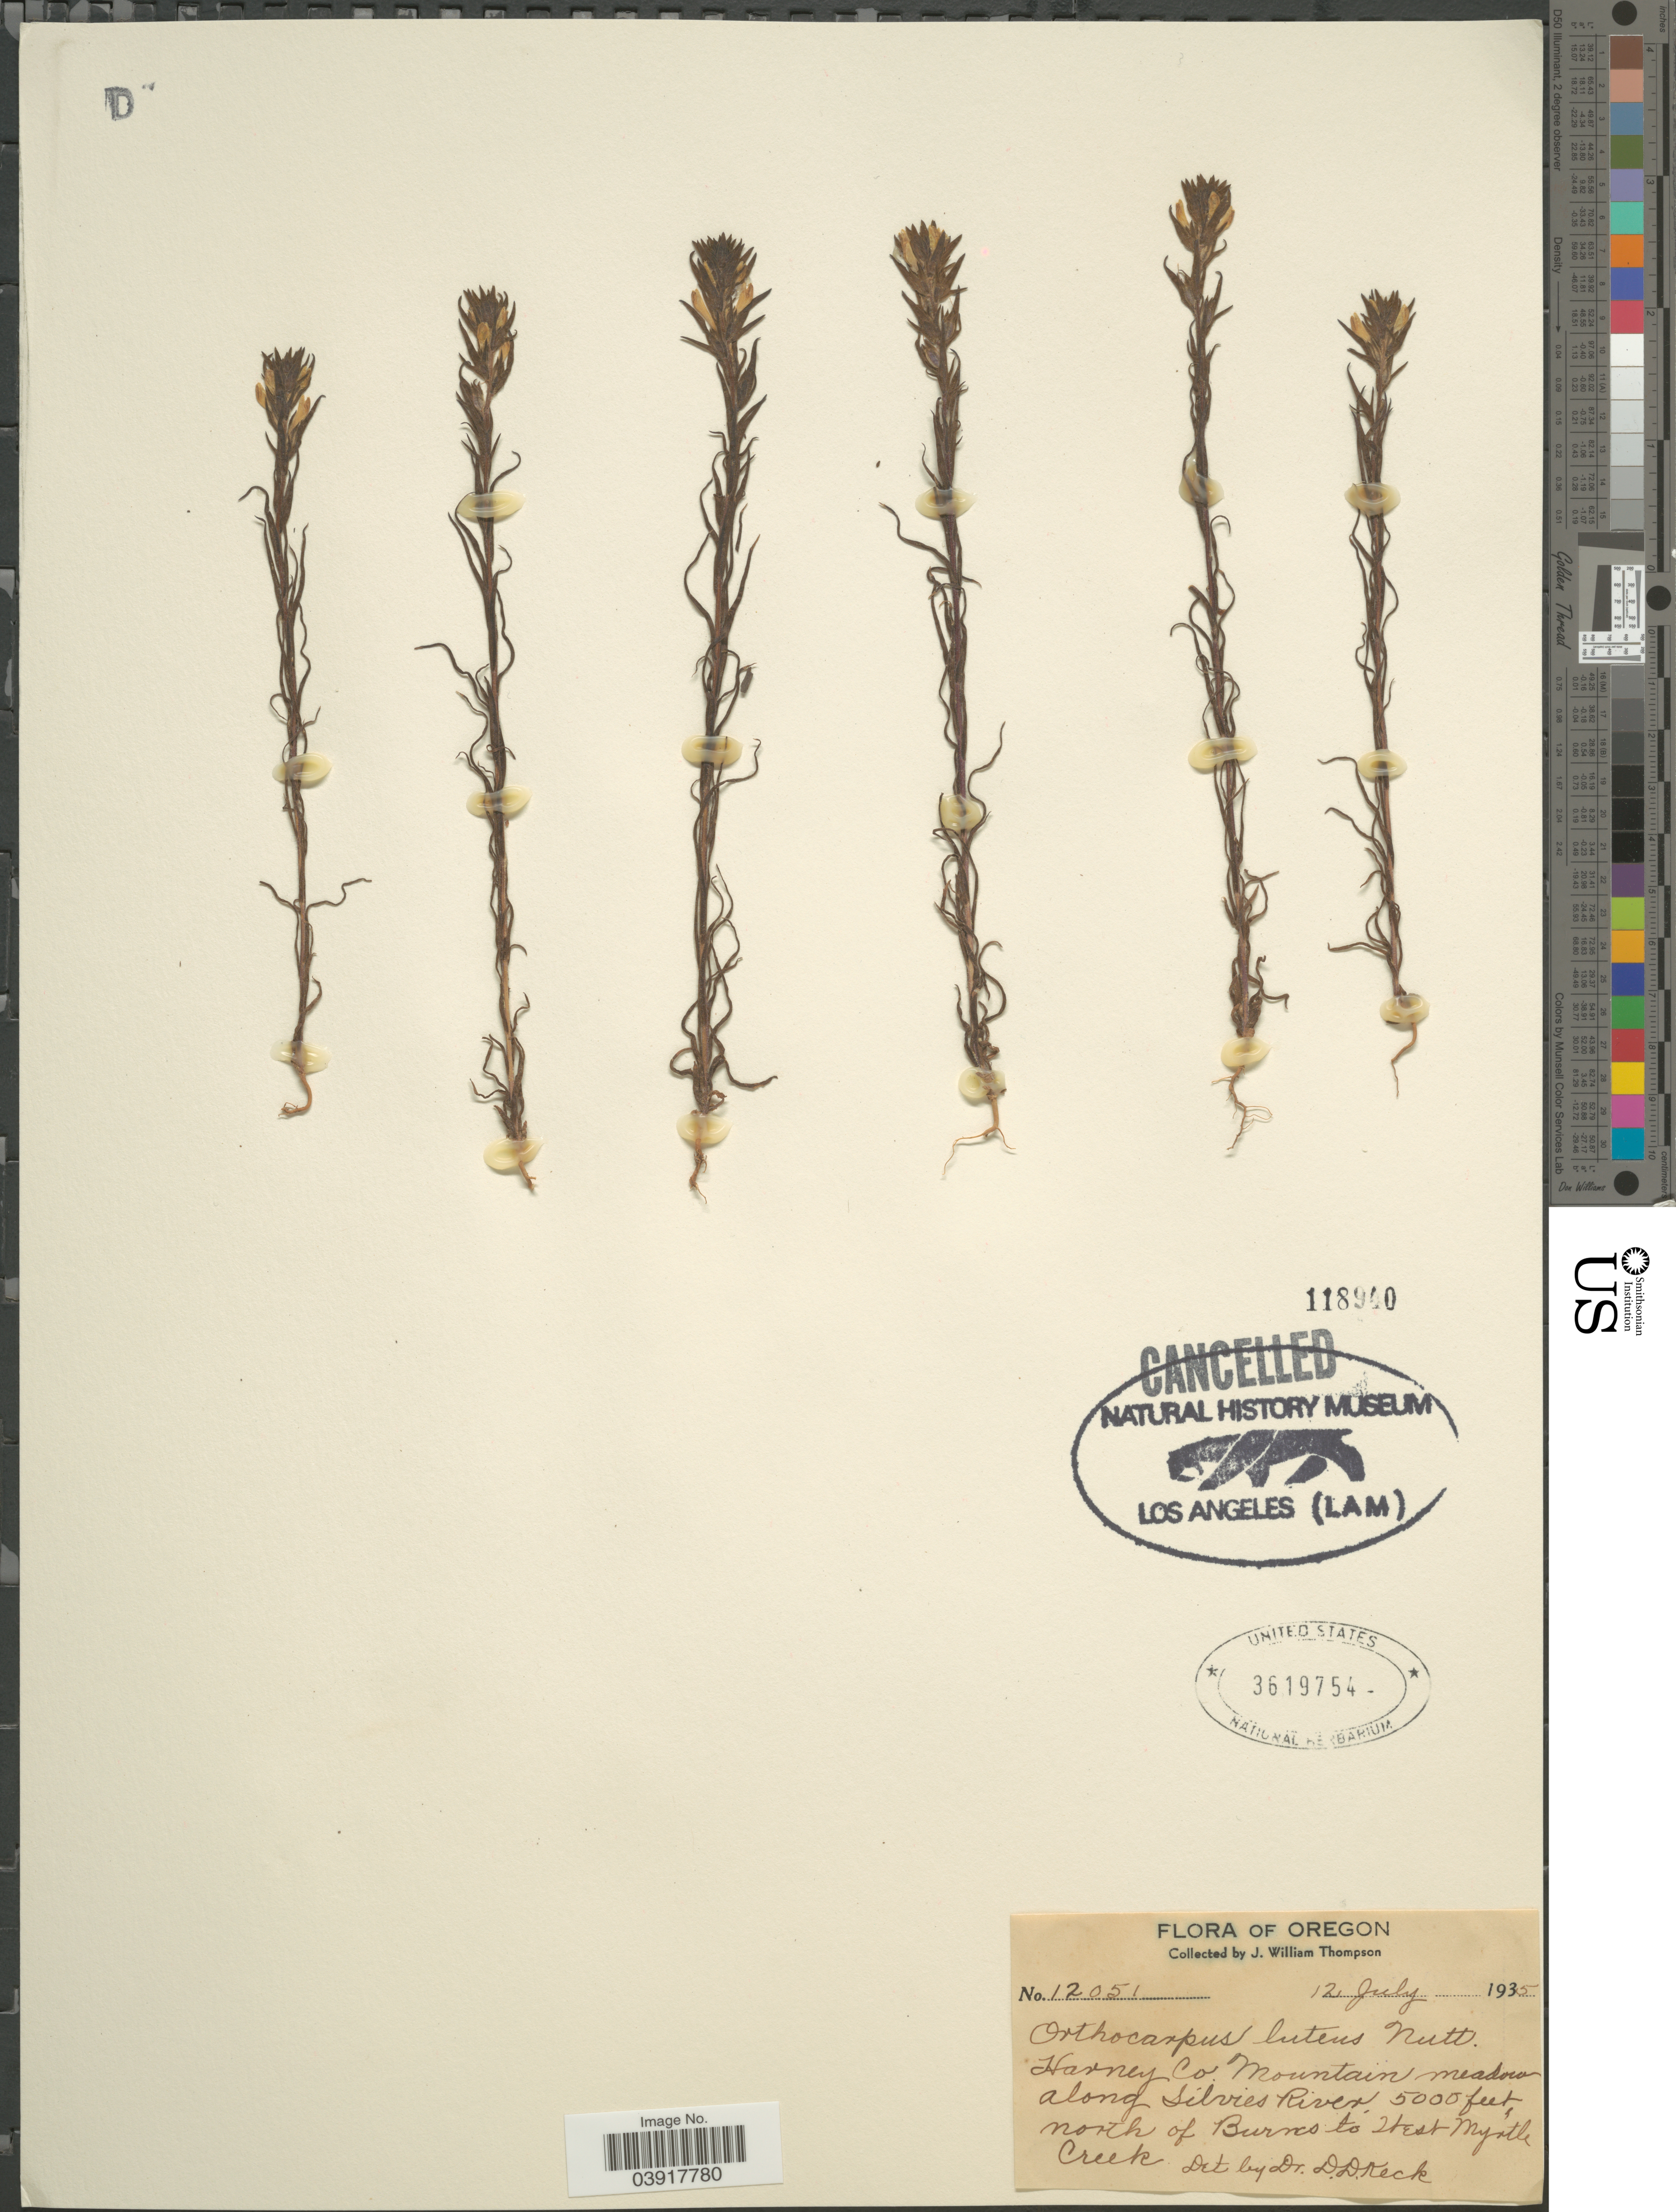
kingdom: Plantae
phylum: Tracheophyta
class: Magnoliopsida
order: Lamiales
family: Orobanchaceae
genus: Orthocarpus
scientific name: Orthocarpus luteus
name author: Nutt.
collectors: J. W. Thompson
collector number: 12051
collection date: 1935-07-12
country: United States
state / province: Oregon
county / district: Harney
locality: Harney Co. Mountain meadow along Silvies River, north of Burns to West Myrtle Creek.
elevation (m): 1524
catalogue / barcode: US 3619754